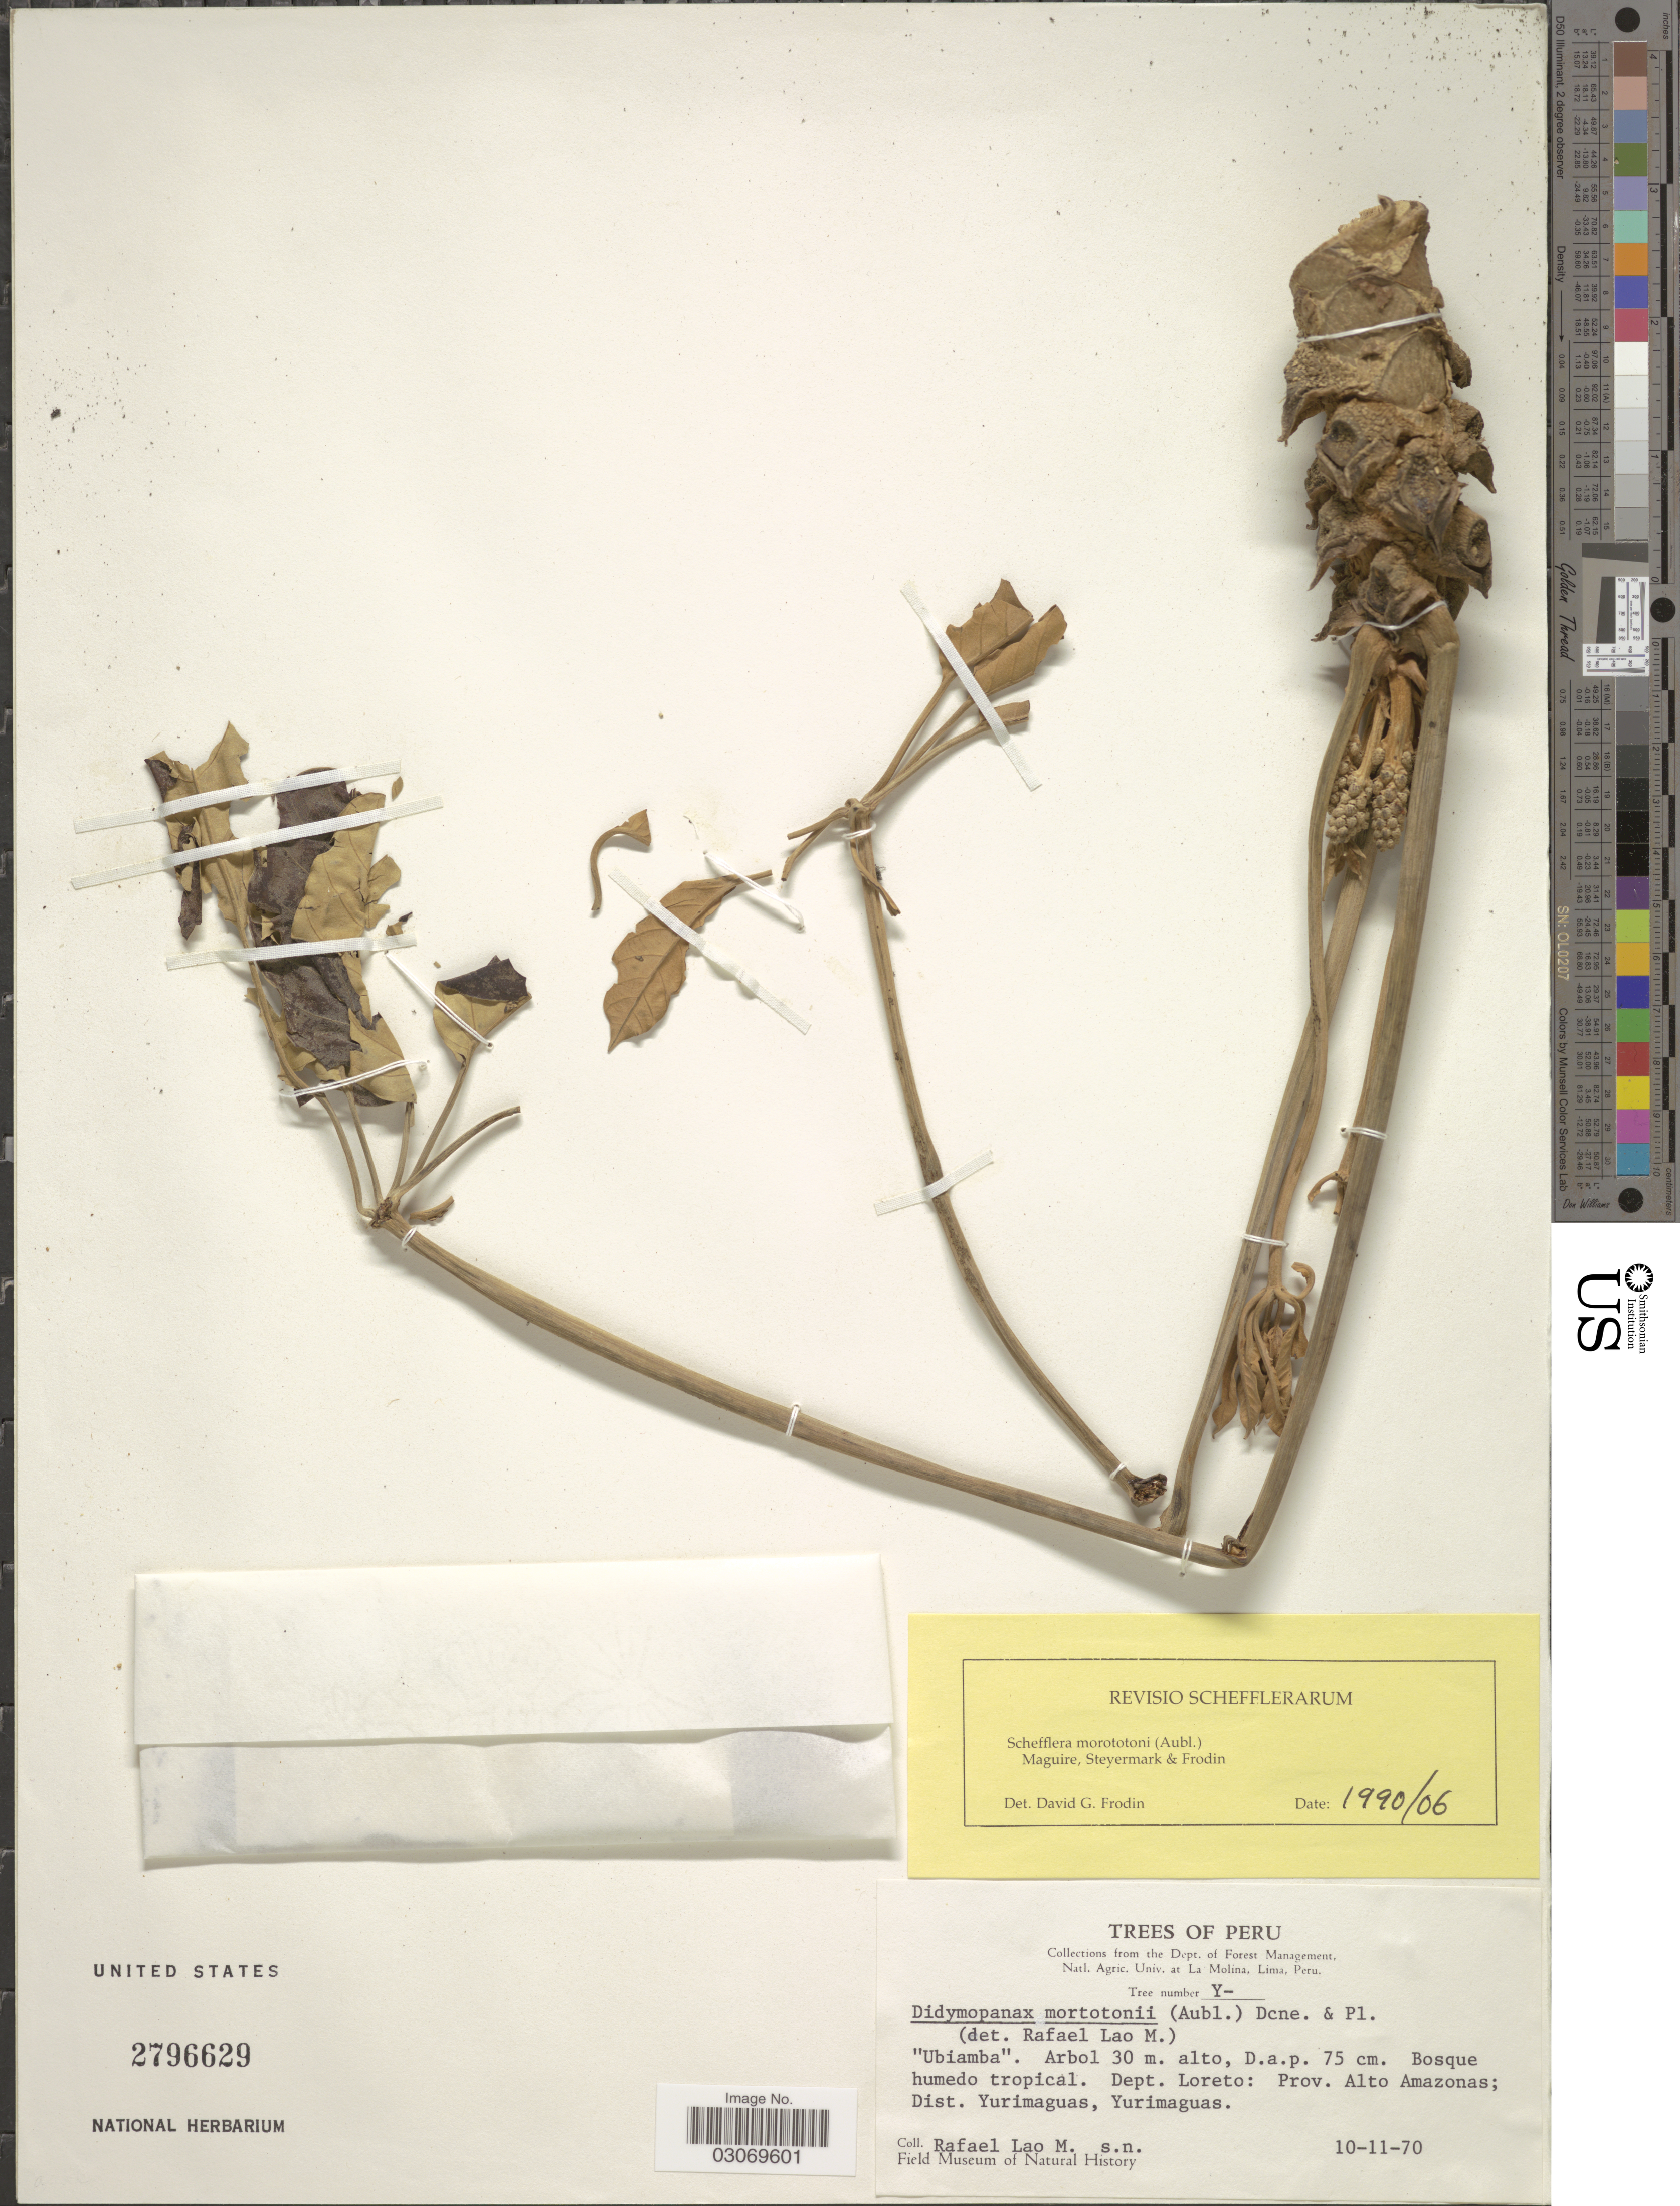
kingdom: Plantae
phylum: Tracheophyta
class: Magnoliopsida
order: Apiales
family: Araliaceae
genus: Schefflera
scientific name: Schefflera morototoni (Aubl.) Maguire, Steyerm. & Frodin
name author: (Aubl.) Maguire et al.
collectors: R. Lao M.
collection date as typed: Transcribed d/m/y: 10/11/70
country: Peru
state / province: Loreto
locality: Dept. Loreto: Prov. Alto Amazonas; Distr. Yurimaguas, Yurimaguas.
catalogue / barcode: US 2796629